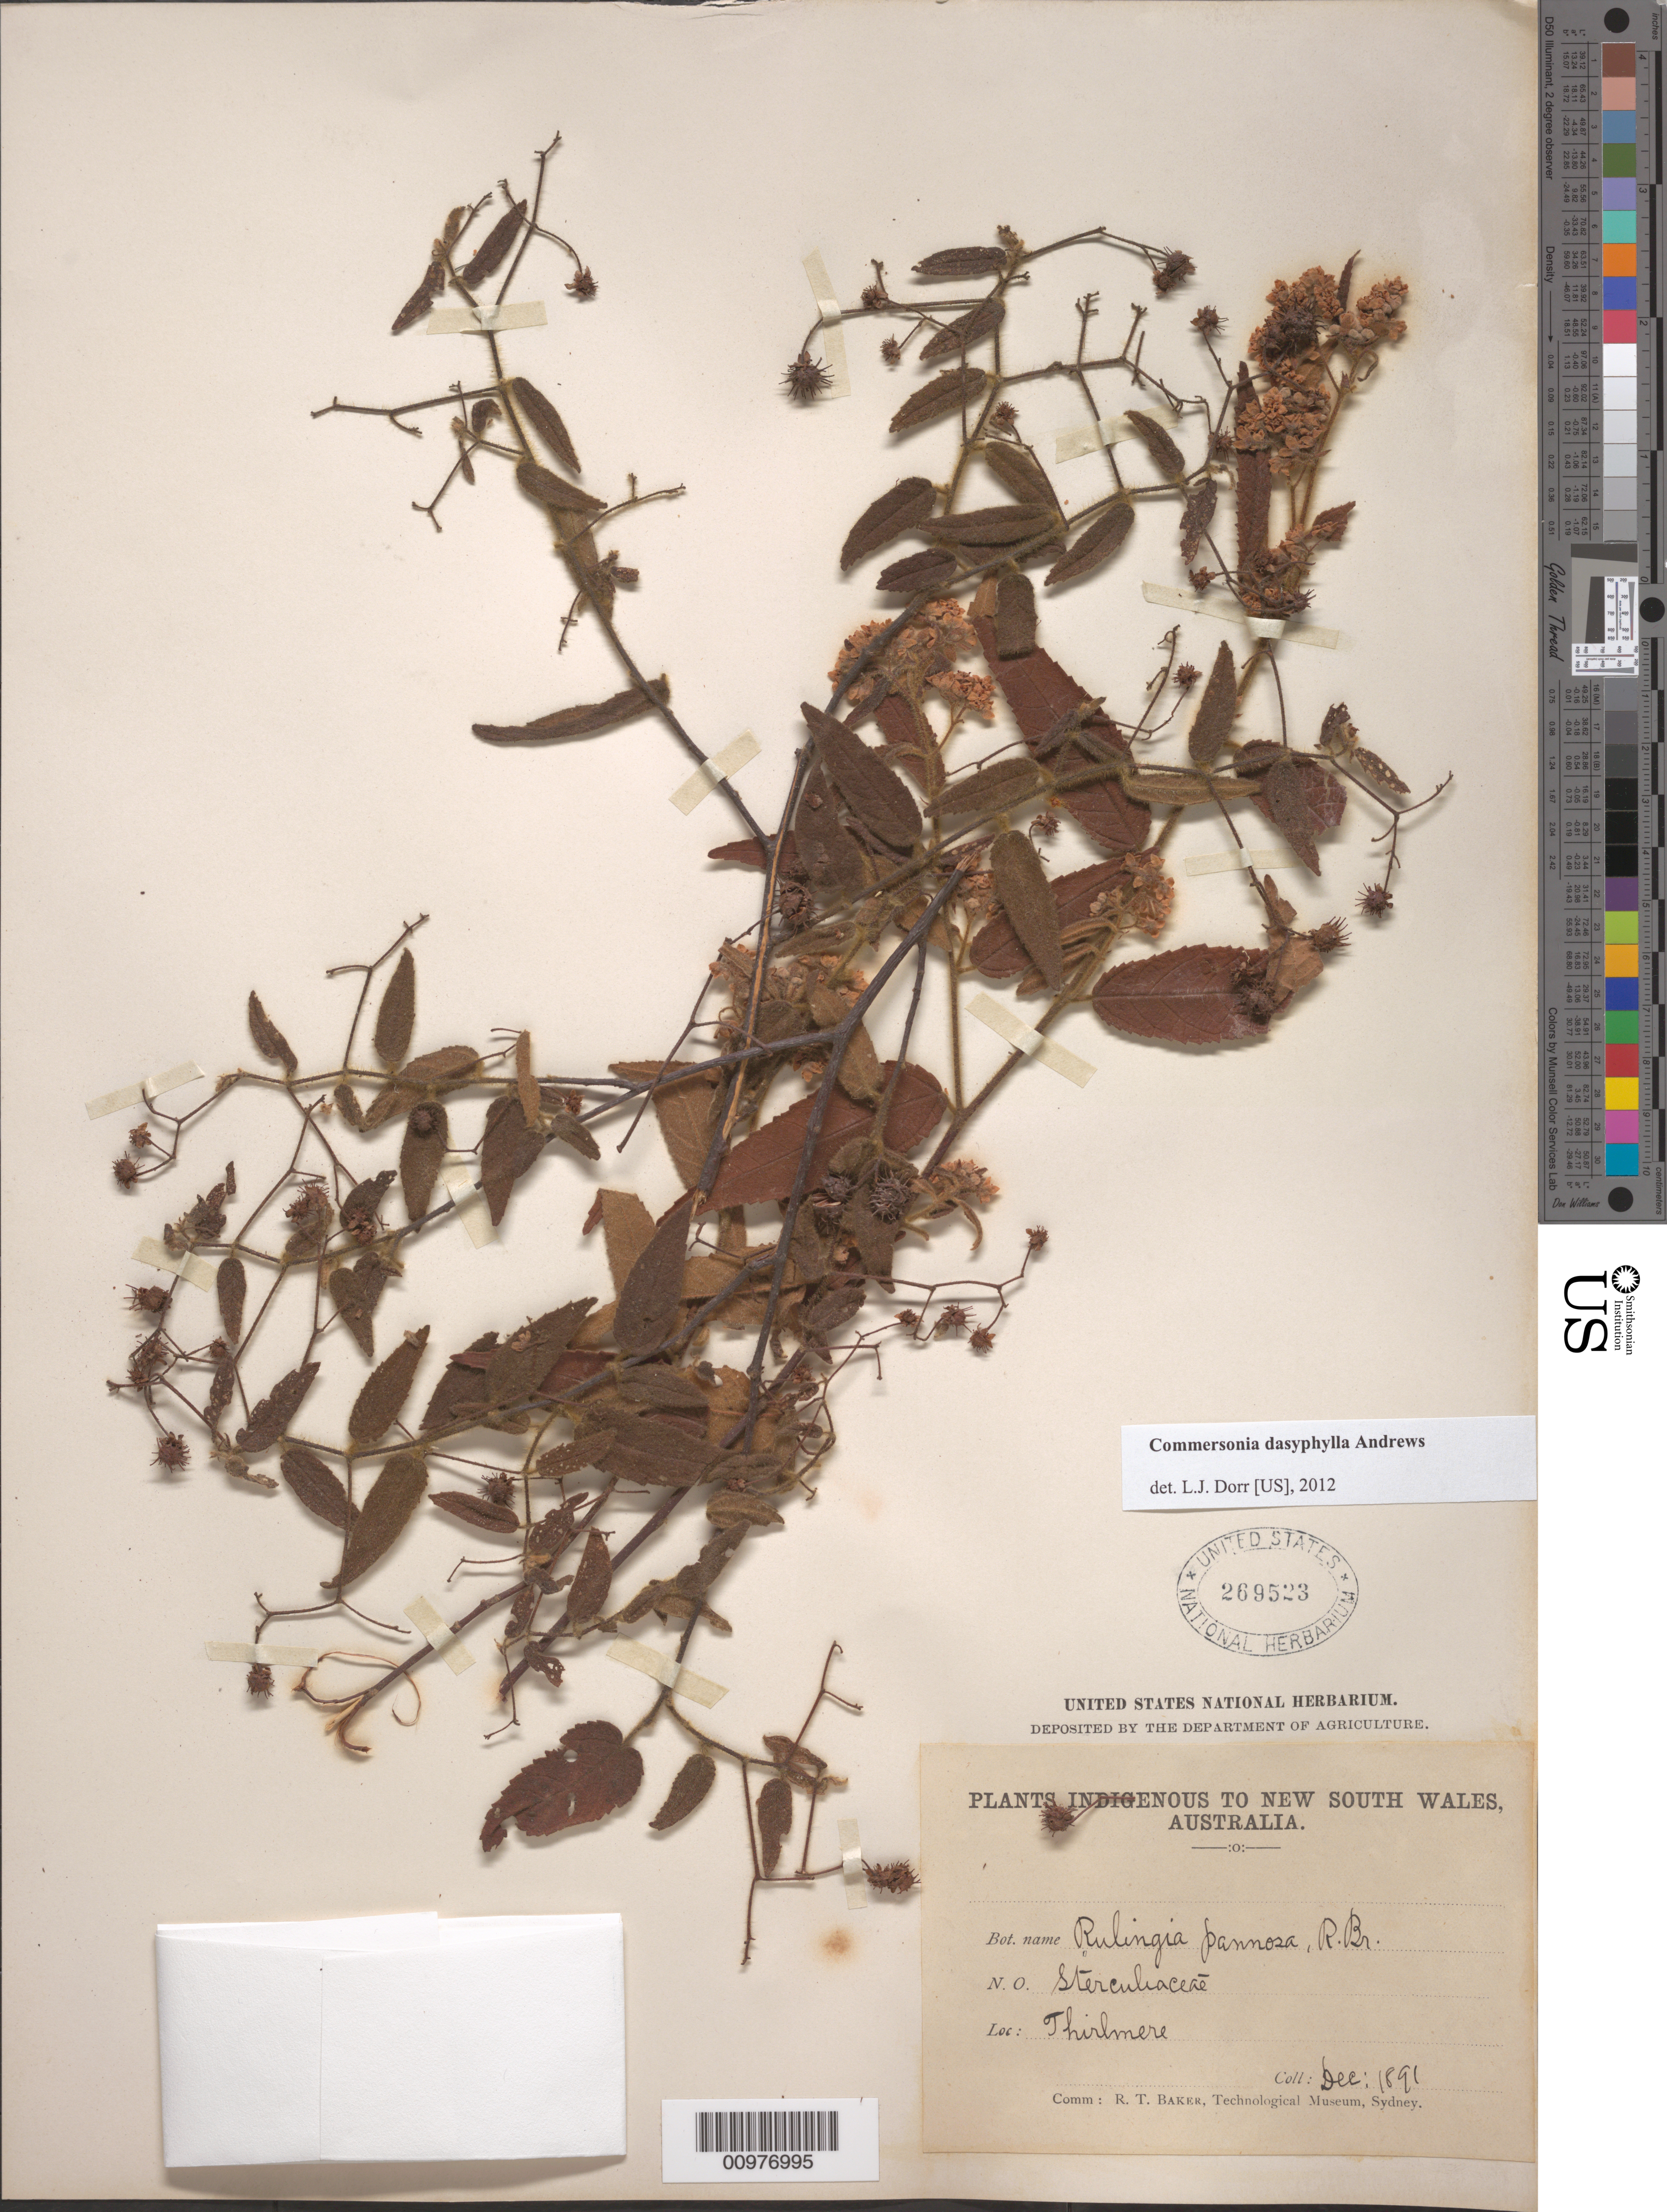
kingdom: Plantae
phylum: Tracheophyta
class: Magnoliopsida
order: Malvales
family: Malvaceae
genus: Commersonia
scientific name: Commersonia dasyphylla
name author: Andrews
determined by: Dorr, L. J., (BOT), Smithsonian Institution - National Museum of Natural History (UNITED STATES)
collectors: R. T. Baker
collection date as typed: Dec 1891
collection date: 1891-12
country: Australia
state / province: New South Wales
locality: Thirlmere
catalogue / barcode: US 269523